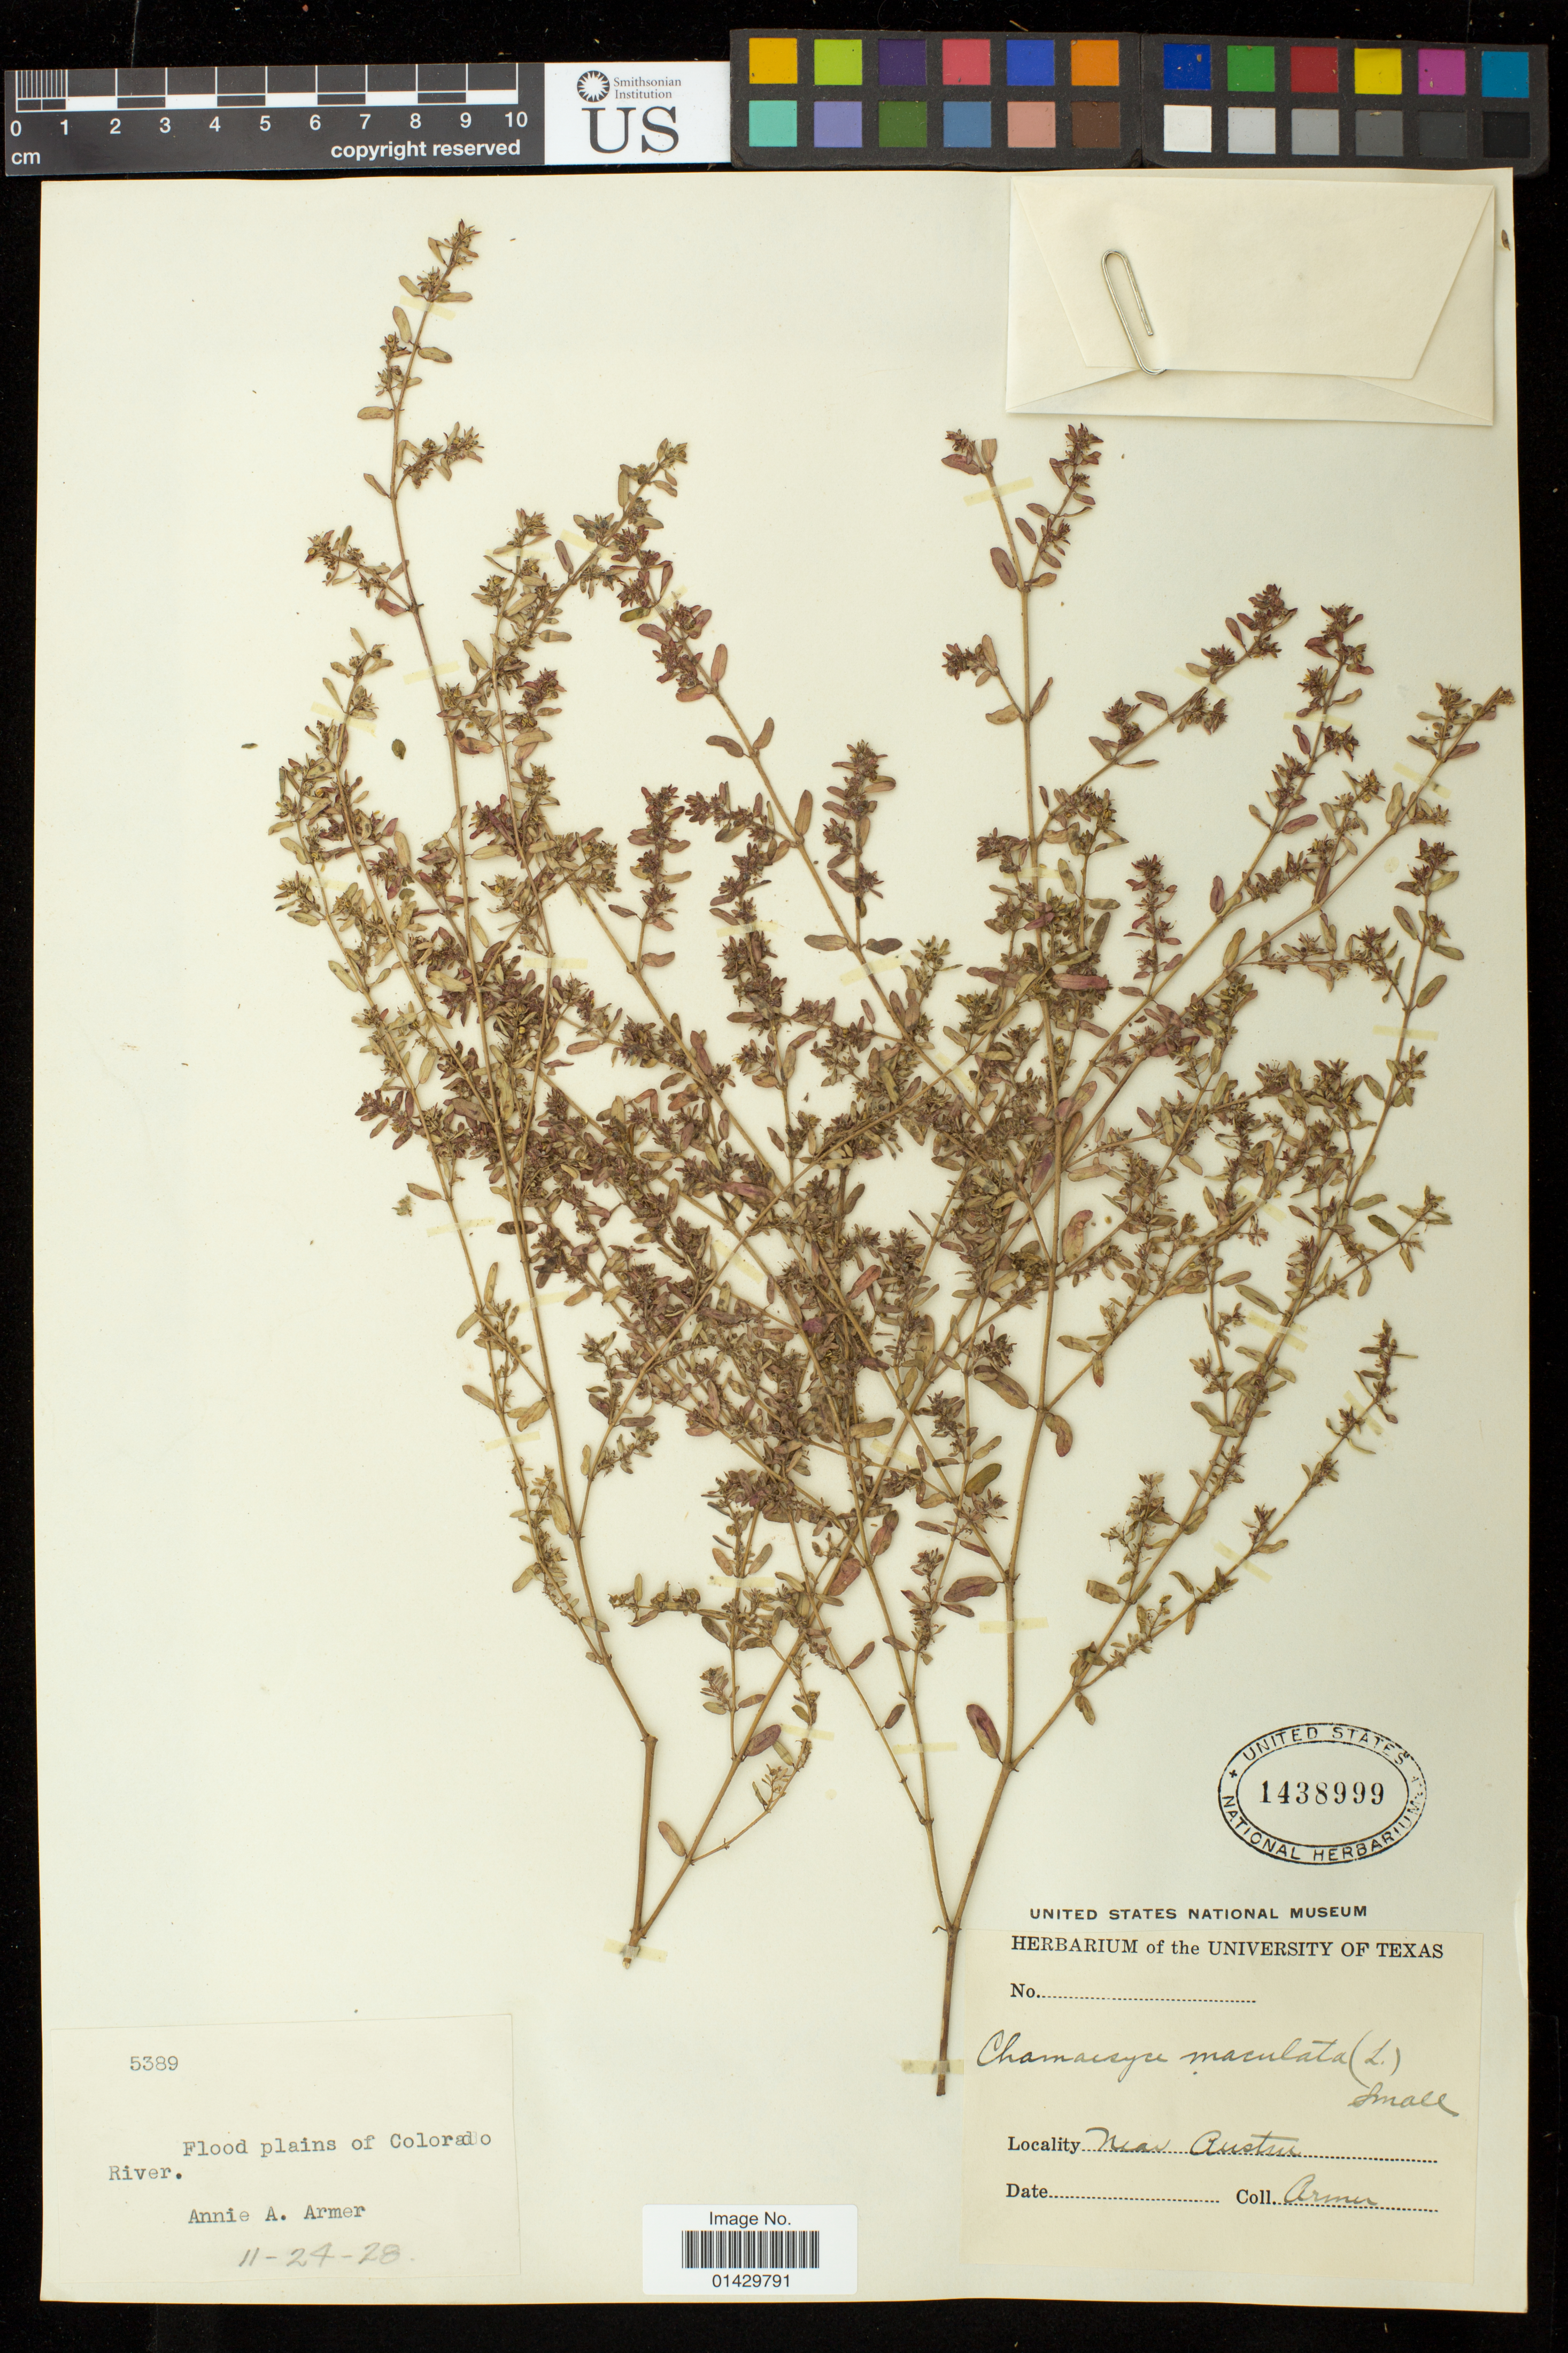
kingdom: Plantae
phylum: Tracheophyta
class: Magnoliopsida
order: Malpighiales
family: Euphorbiaceae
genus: Euphorbia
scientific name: Euphorbia maculata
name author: L.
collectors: A. Armer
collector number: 5389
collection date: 1928-11-24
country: United States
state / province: Texas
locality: Flood plains of Colorado river. Near Austin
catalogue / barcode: US 1438999